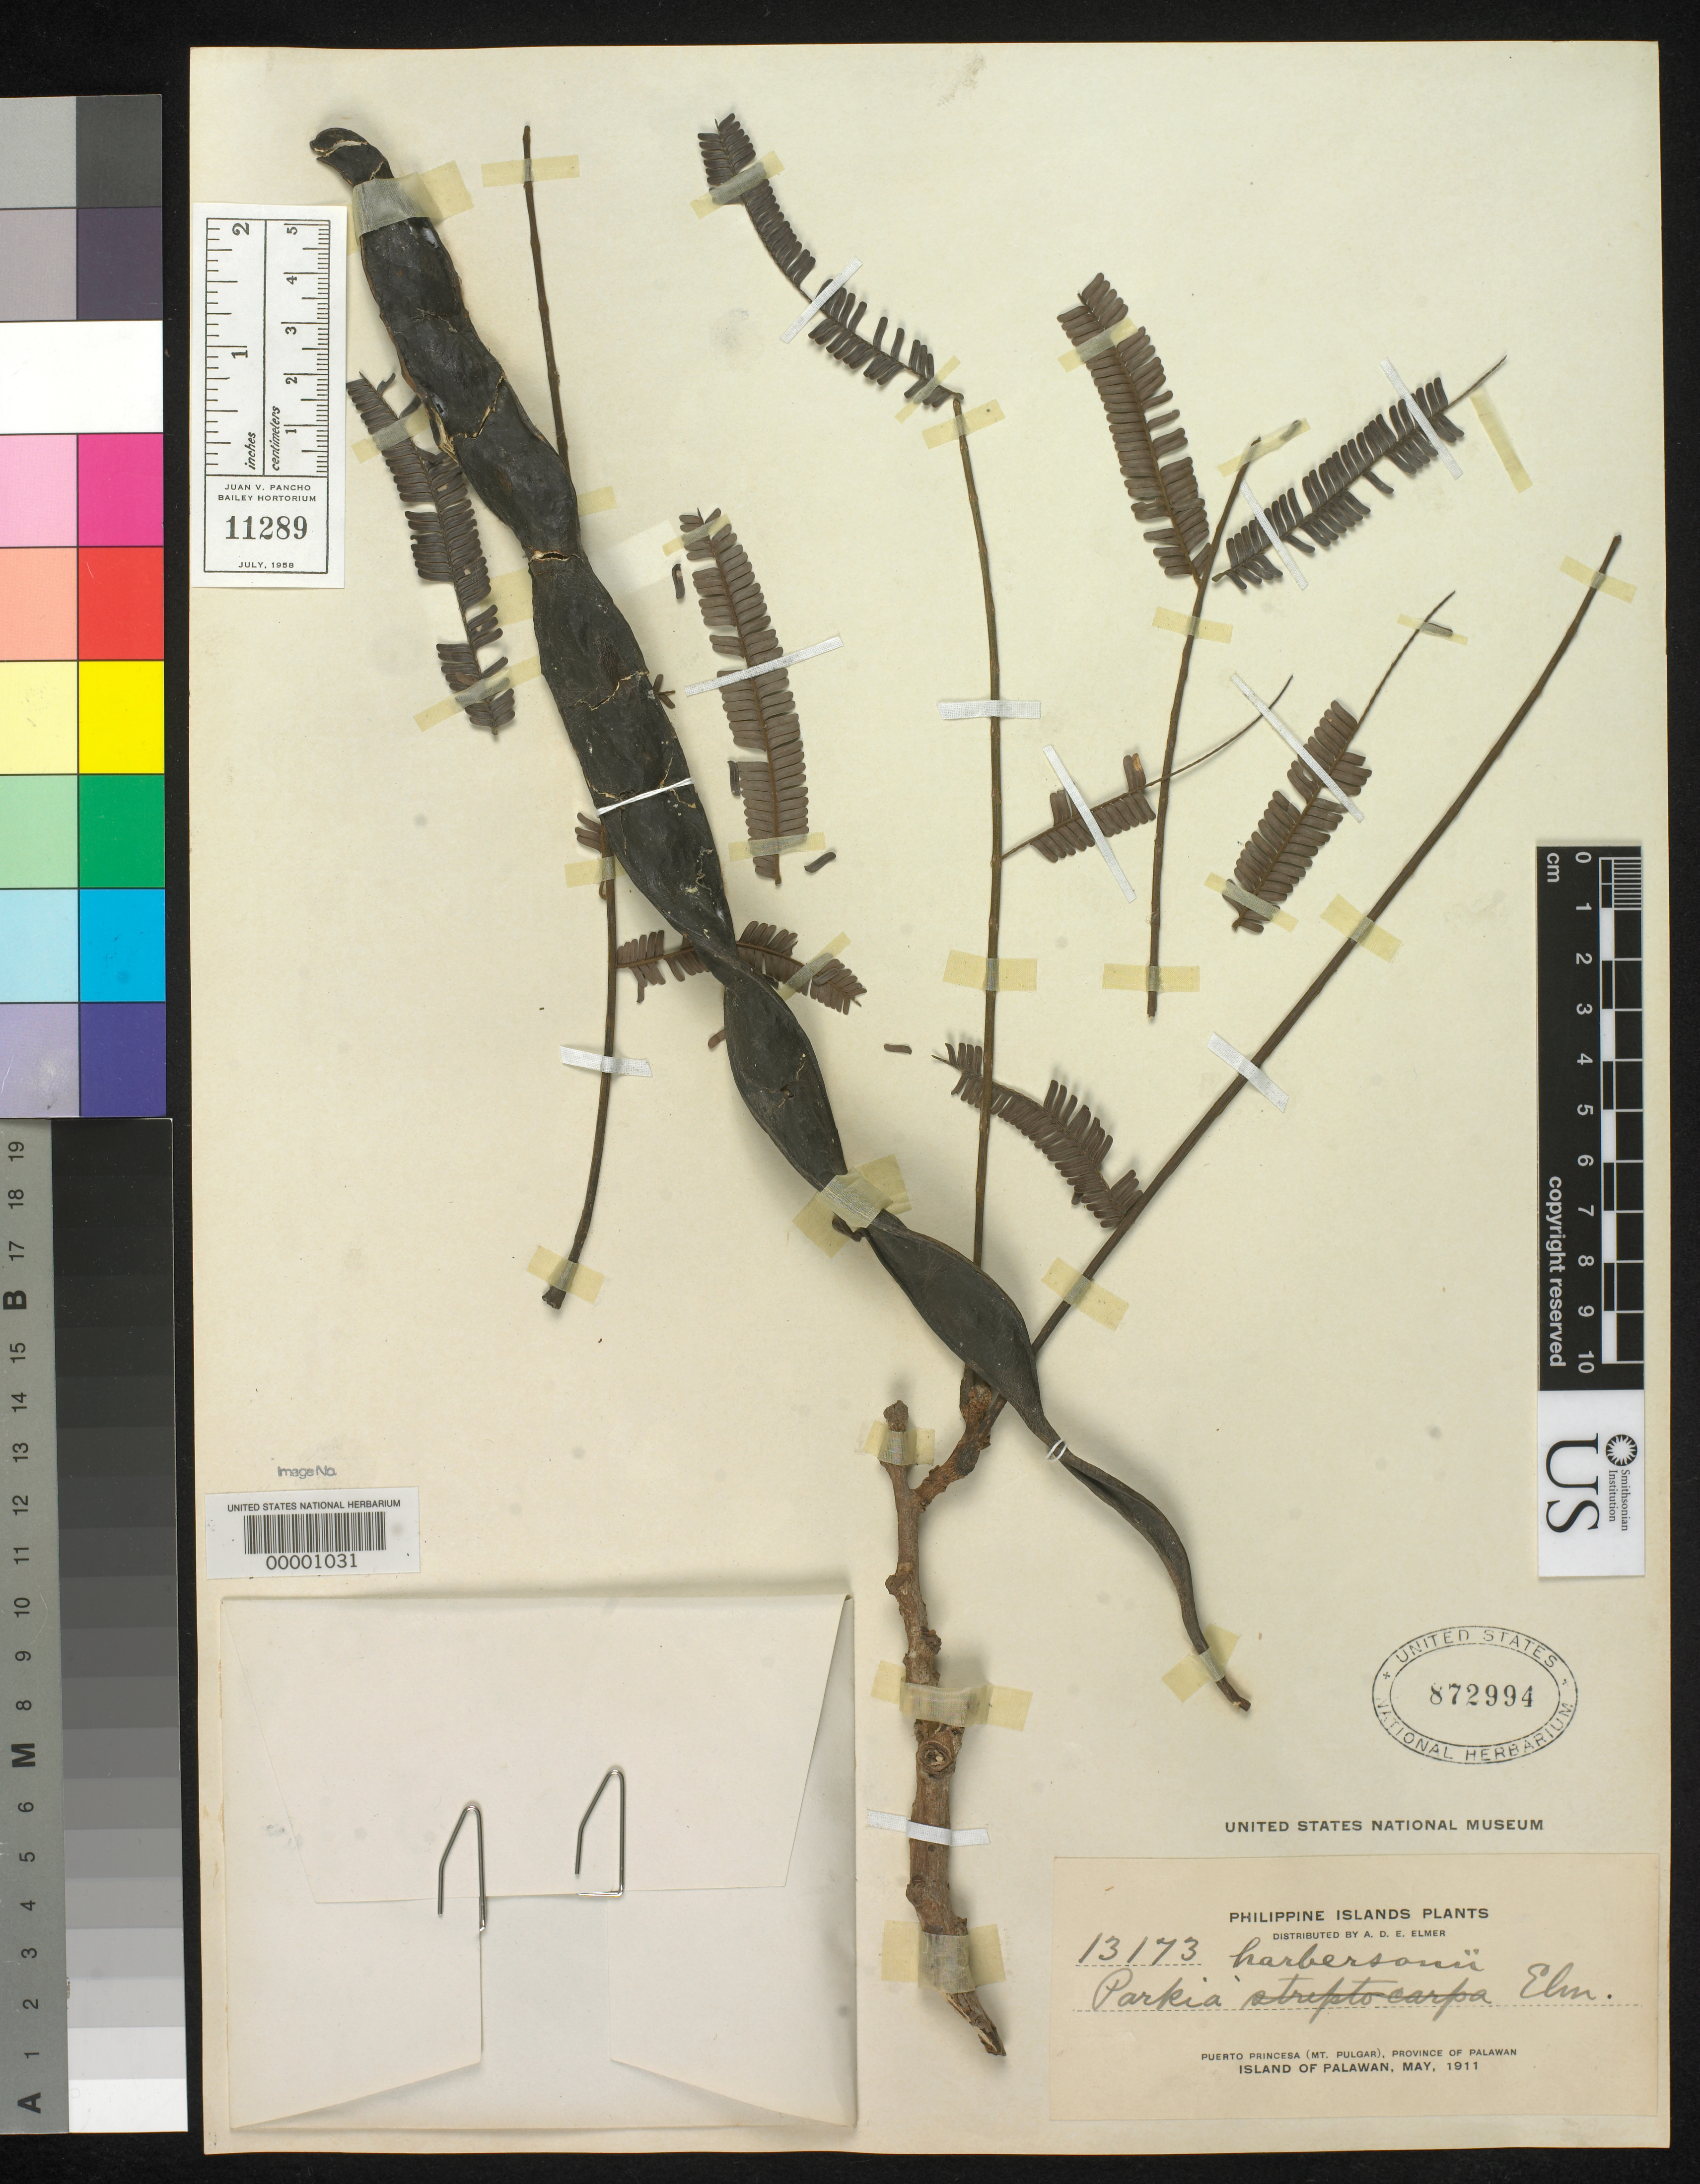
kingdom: Plantae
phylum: Tracheophyta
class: Magnoliopsida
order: Fabales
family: Fabaceae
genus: Parkia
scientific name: Parkia harbesonii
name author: Elmer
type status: Isotype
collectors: A. D. E. Elmer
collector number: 13173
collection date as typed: May 1911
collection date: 1911-05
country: Philippines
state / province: Mimaropa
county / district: Palawan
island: Palawan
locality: Puerto Princesa (Mt. Pulgar), province of Palawan, Island of Palawan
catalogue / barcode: US 872994